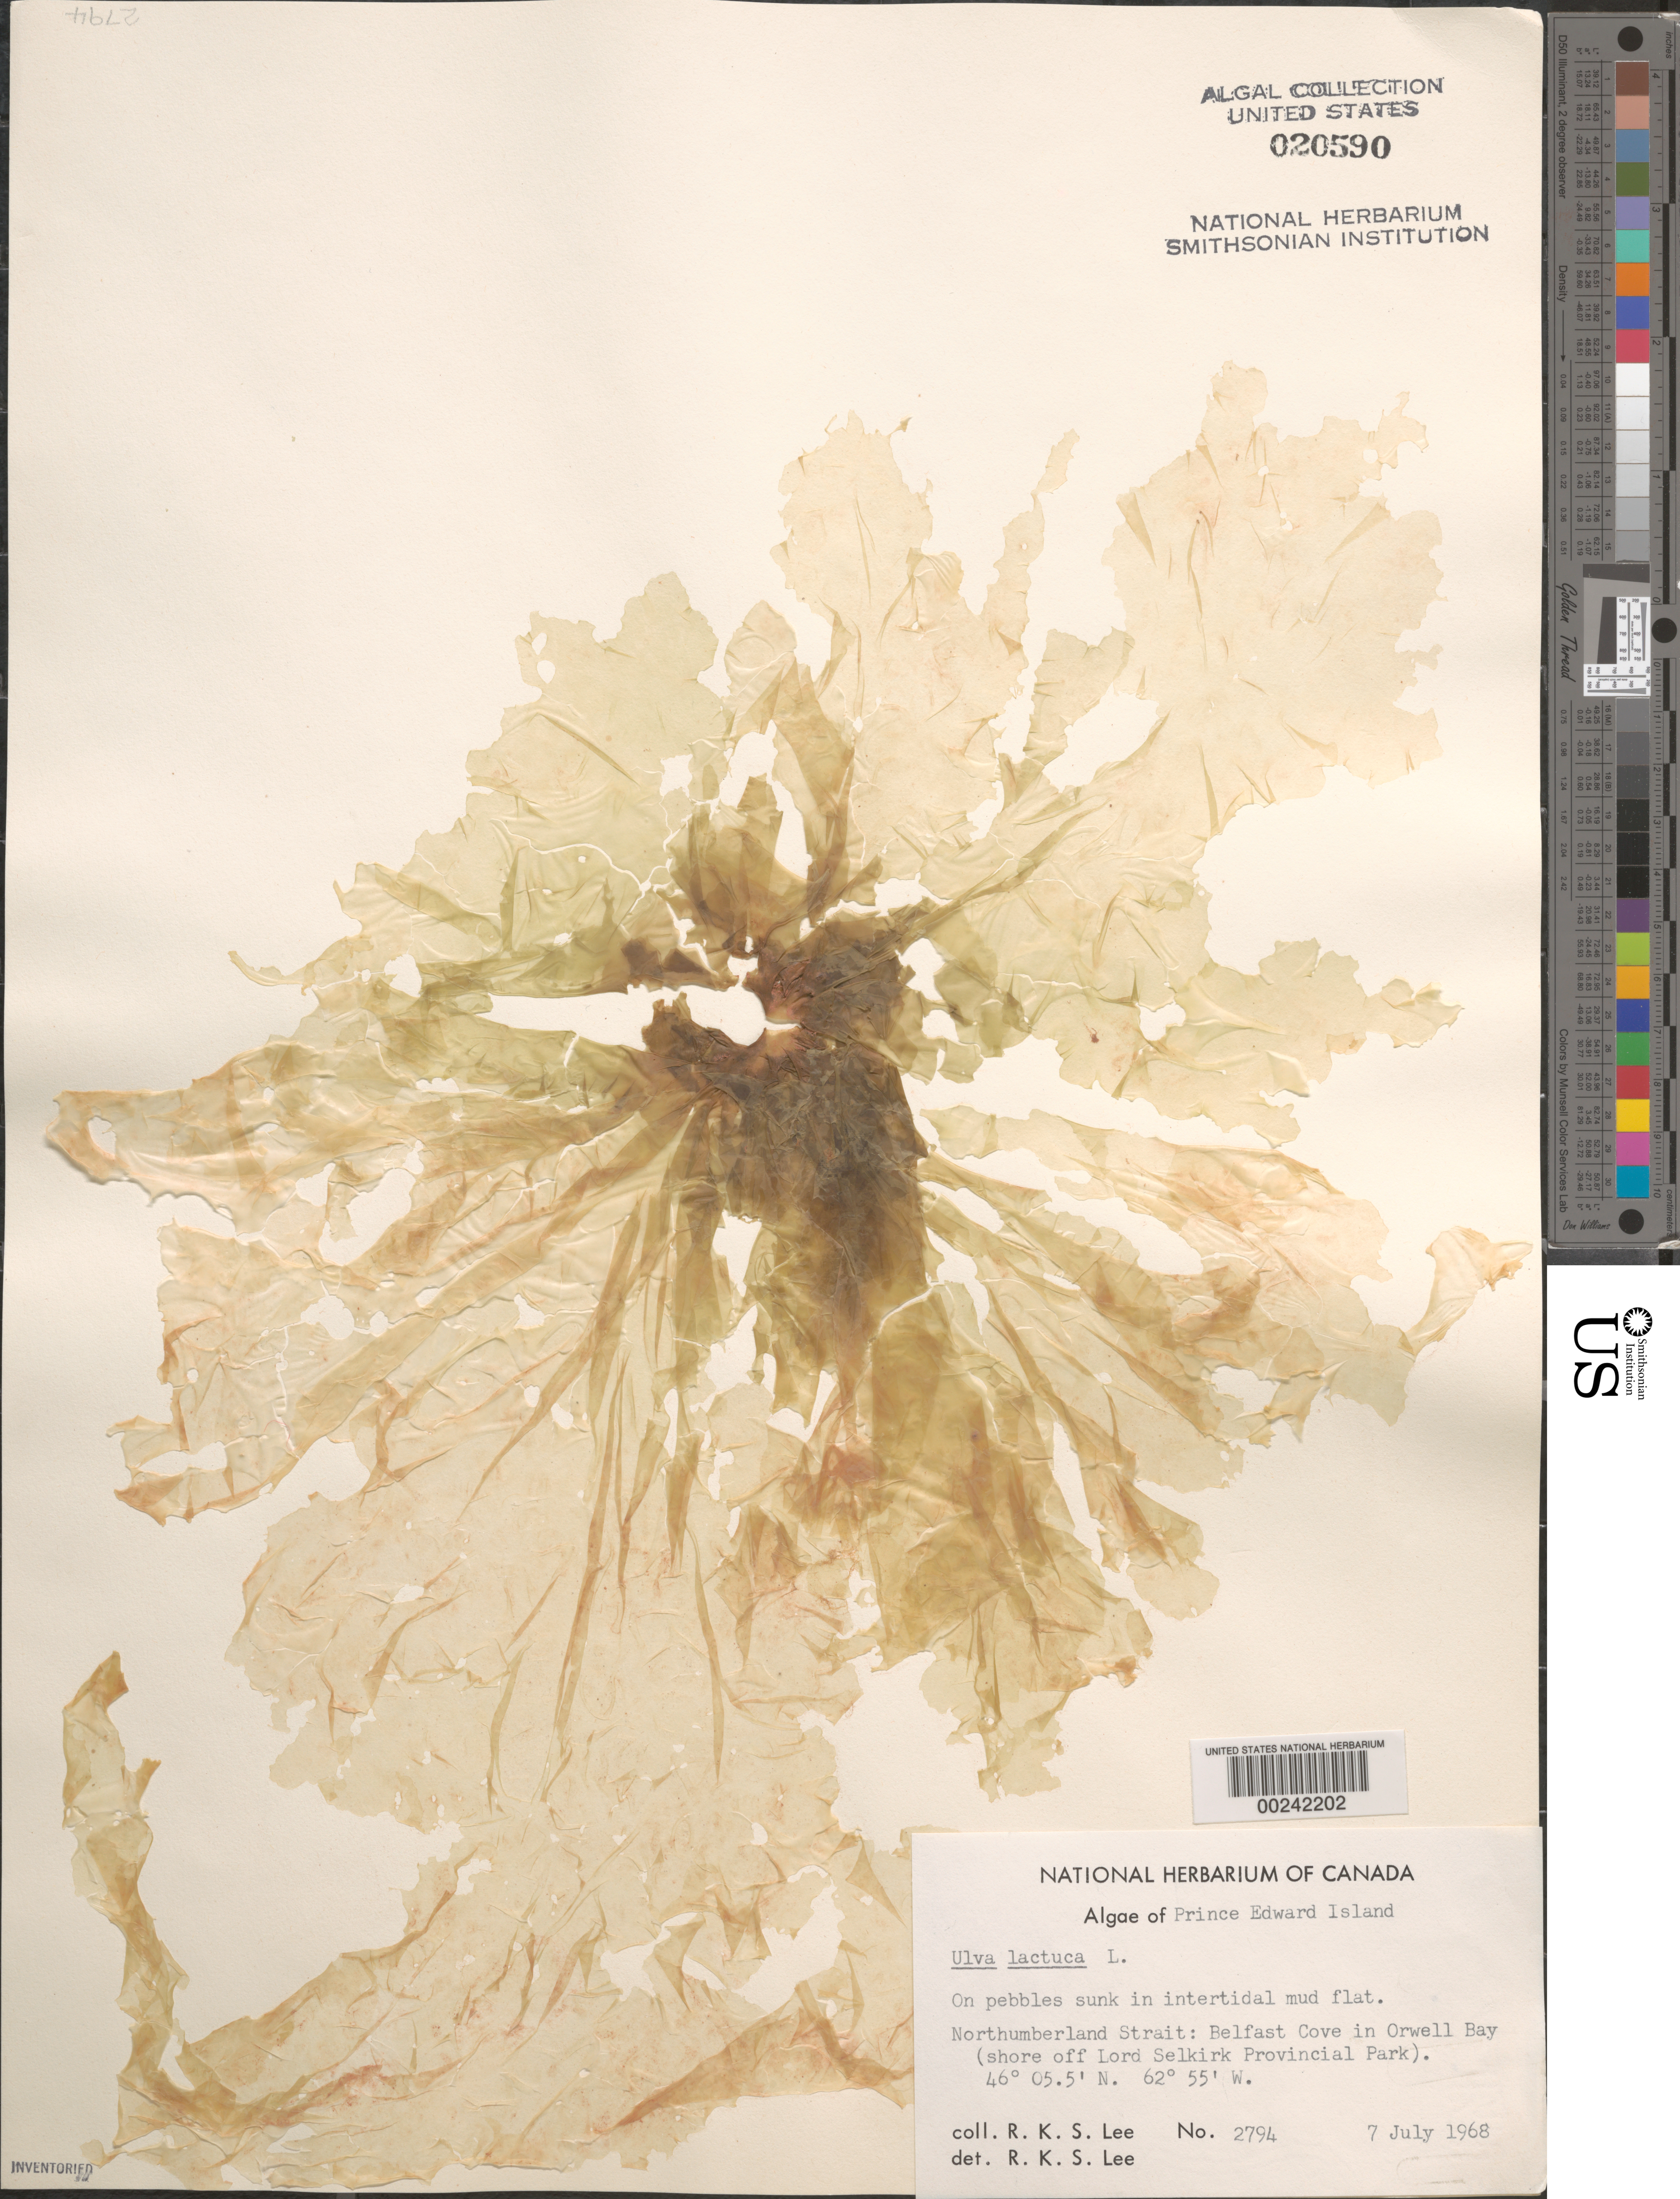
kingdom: Plantae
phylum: Chlorophyta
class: Ulvophyceae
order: Ulvales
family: Ulvaceae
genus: Ulva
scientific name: Ulva lactuca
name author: L.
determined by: Lee, R. K. S.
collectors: R. Lee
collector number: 2794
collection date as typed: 07 Jul 1968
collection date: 1968-07-07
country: Canada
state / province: Prince Edward Island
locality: Belfast cove, orwell bay, northumberland strait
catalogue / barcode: US 20590